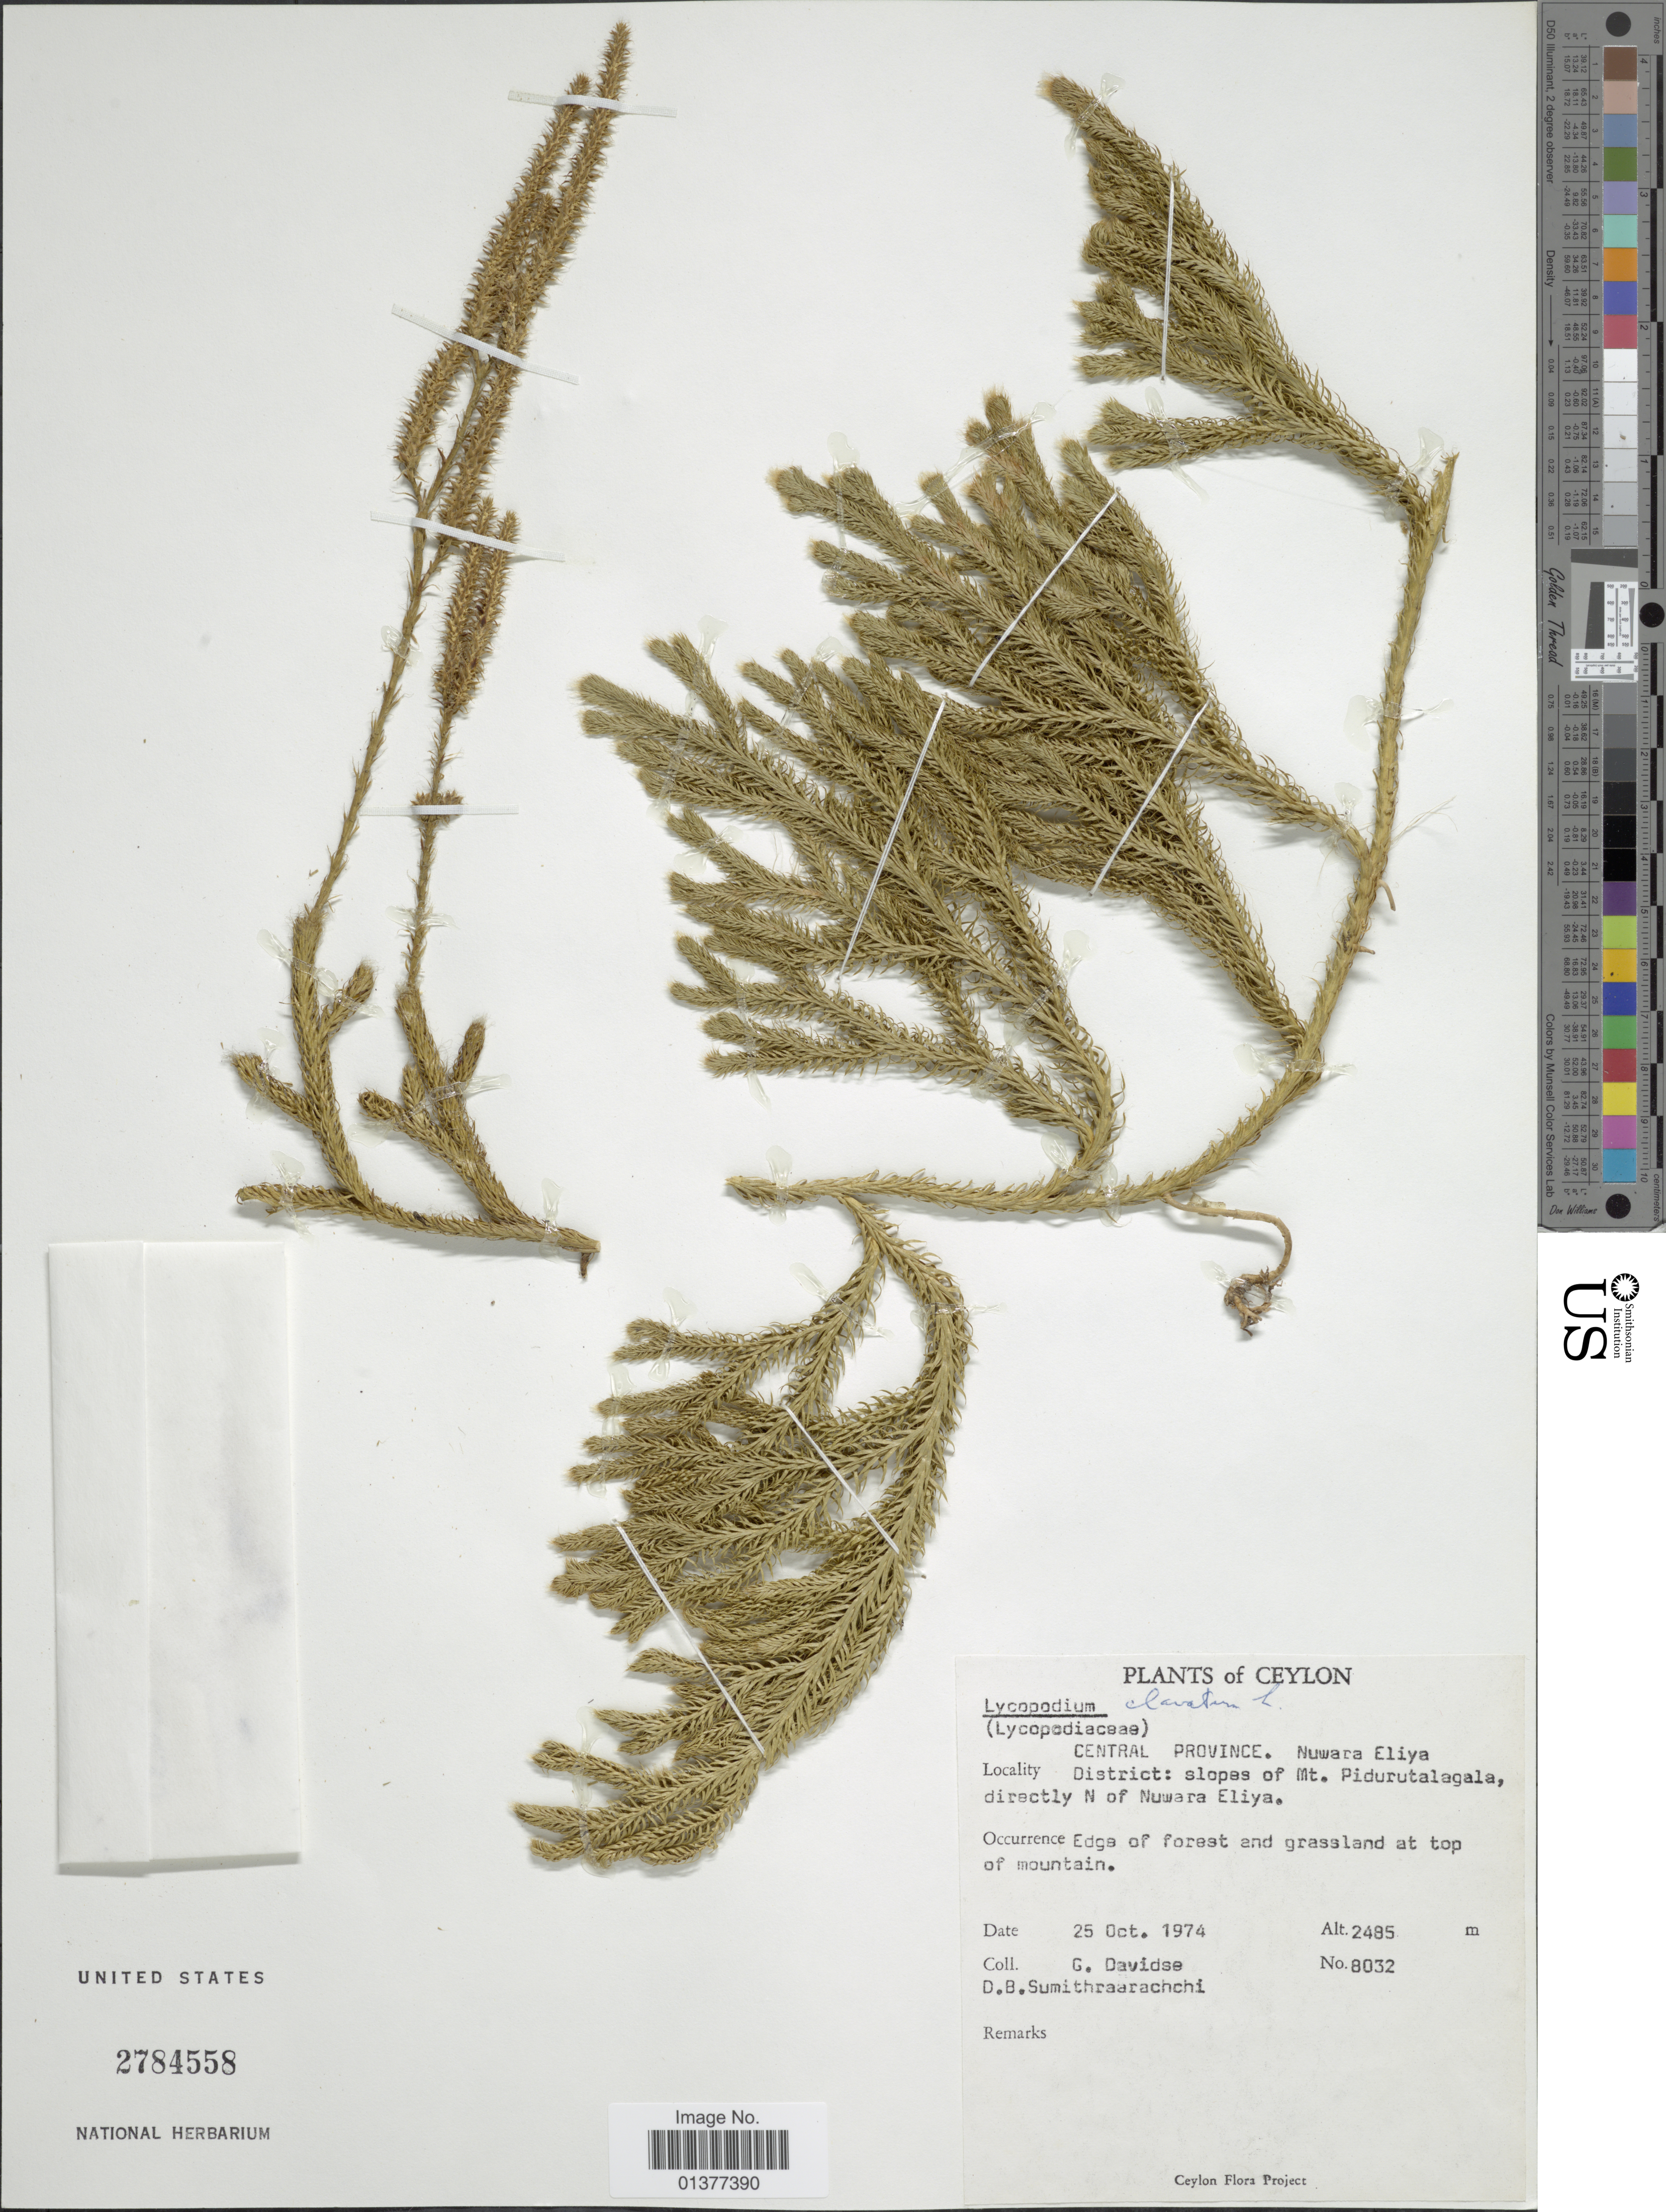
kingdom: Plantae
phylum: Tracheophyta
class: Lycopodiopsida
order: Lycopodiales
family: Lycopodiaceae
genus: Lycopodium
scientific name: Lycopodium clavatum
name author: L.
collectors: G. Davidse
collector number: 8032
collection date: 1974-10-25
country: Sri Lanka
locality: District: slopes of Mt. Pidurutalagala, directly N of Nuwara Eliya, edge of forest and grassland at top of mountain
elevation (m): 2485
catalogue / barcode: US 2784558